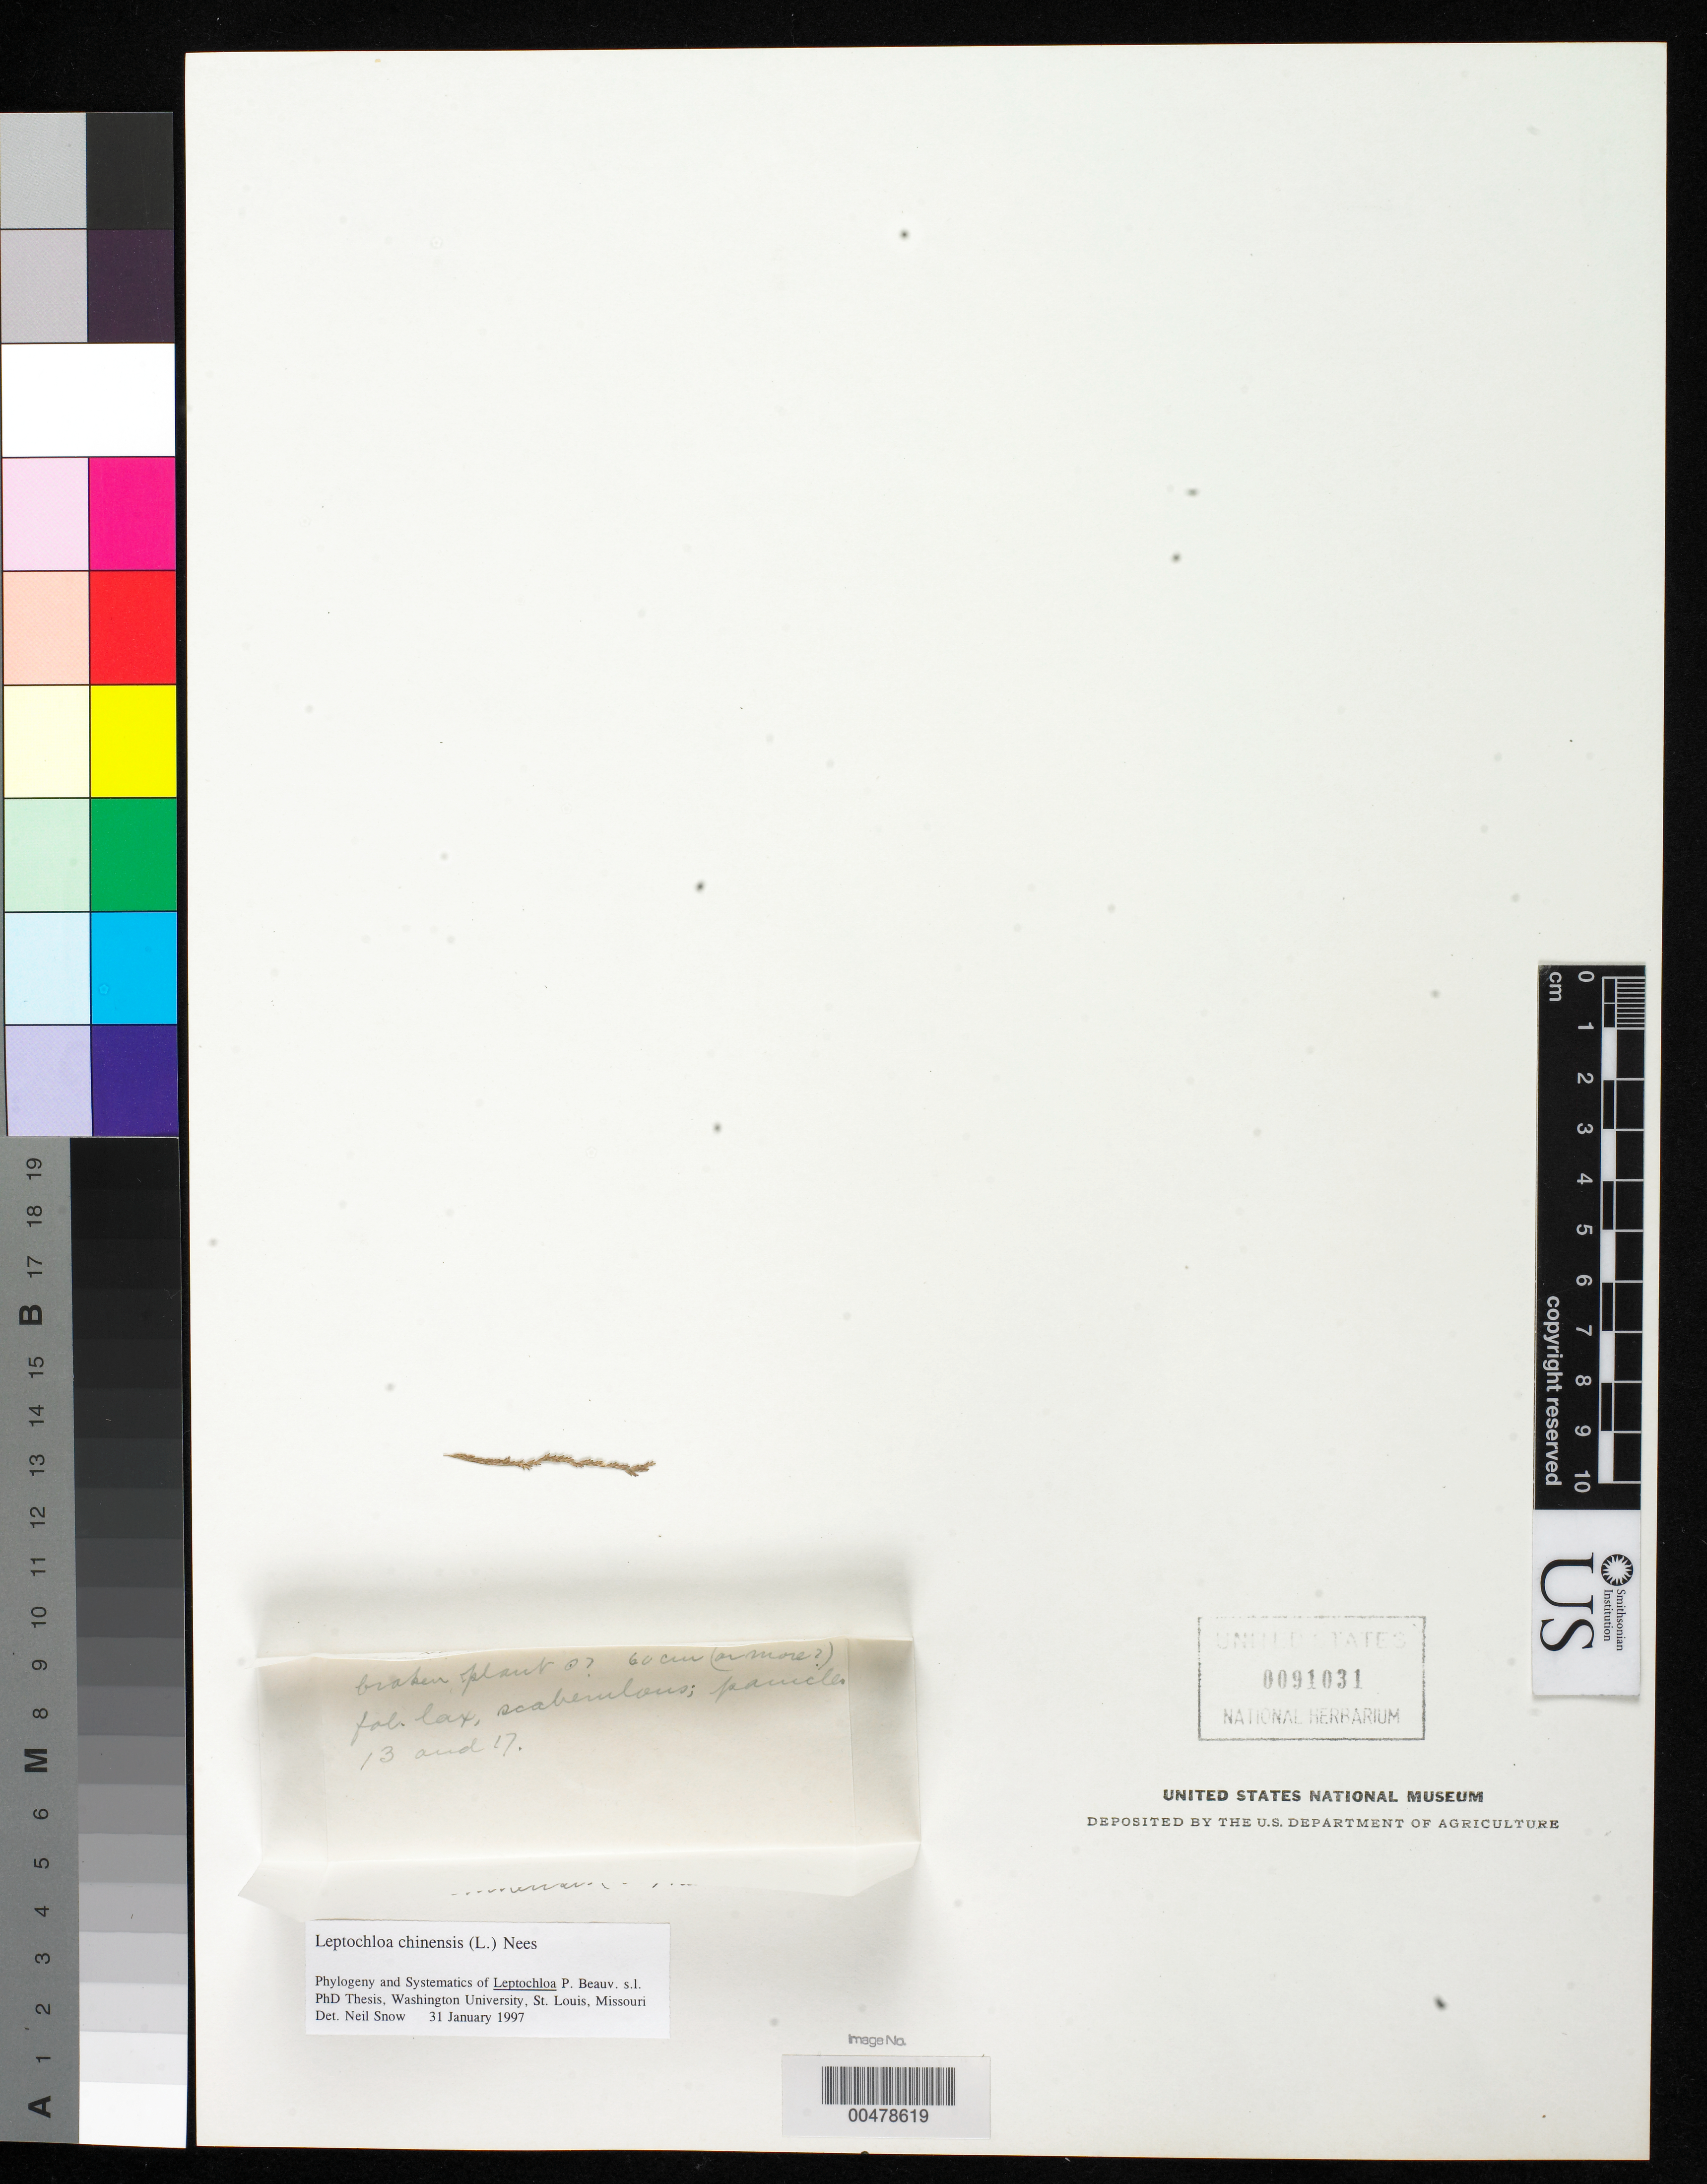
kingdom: Plantae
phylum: Tracheophyta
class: Liliopsida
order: Poales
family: Poaceae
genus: Leptochloa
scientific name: Leptochloa eragrostoides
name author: Steud.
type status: Type Fragment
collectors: ex herb. Musei Lugd. Bat.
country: Japan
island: Honshu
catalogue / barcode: US 91031